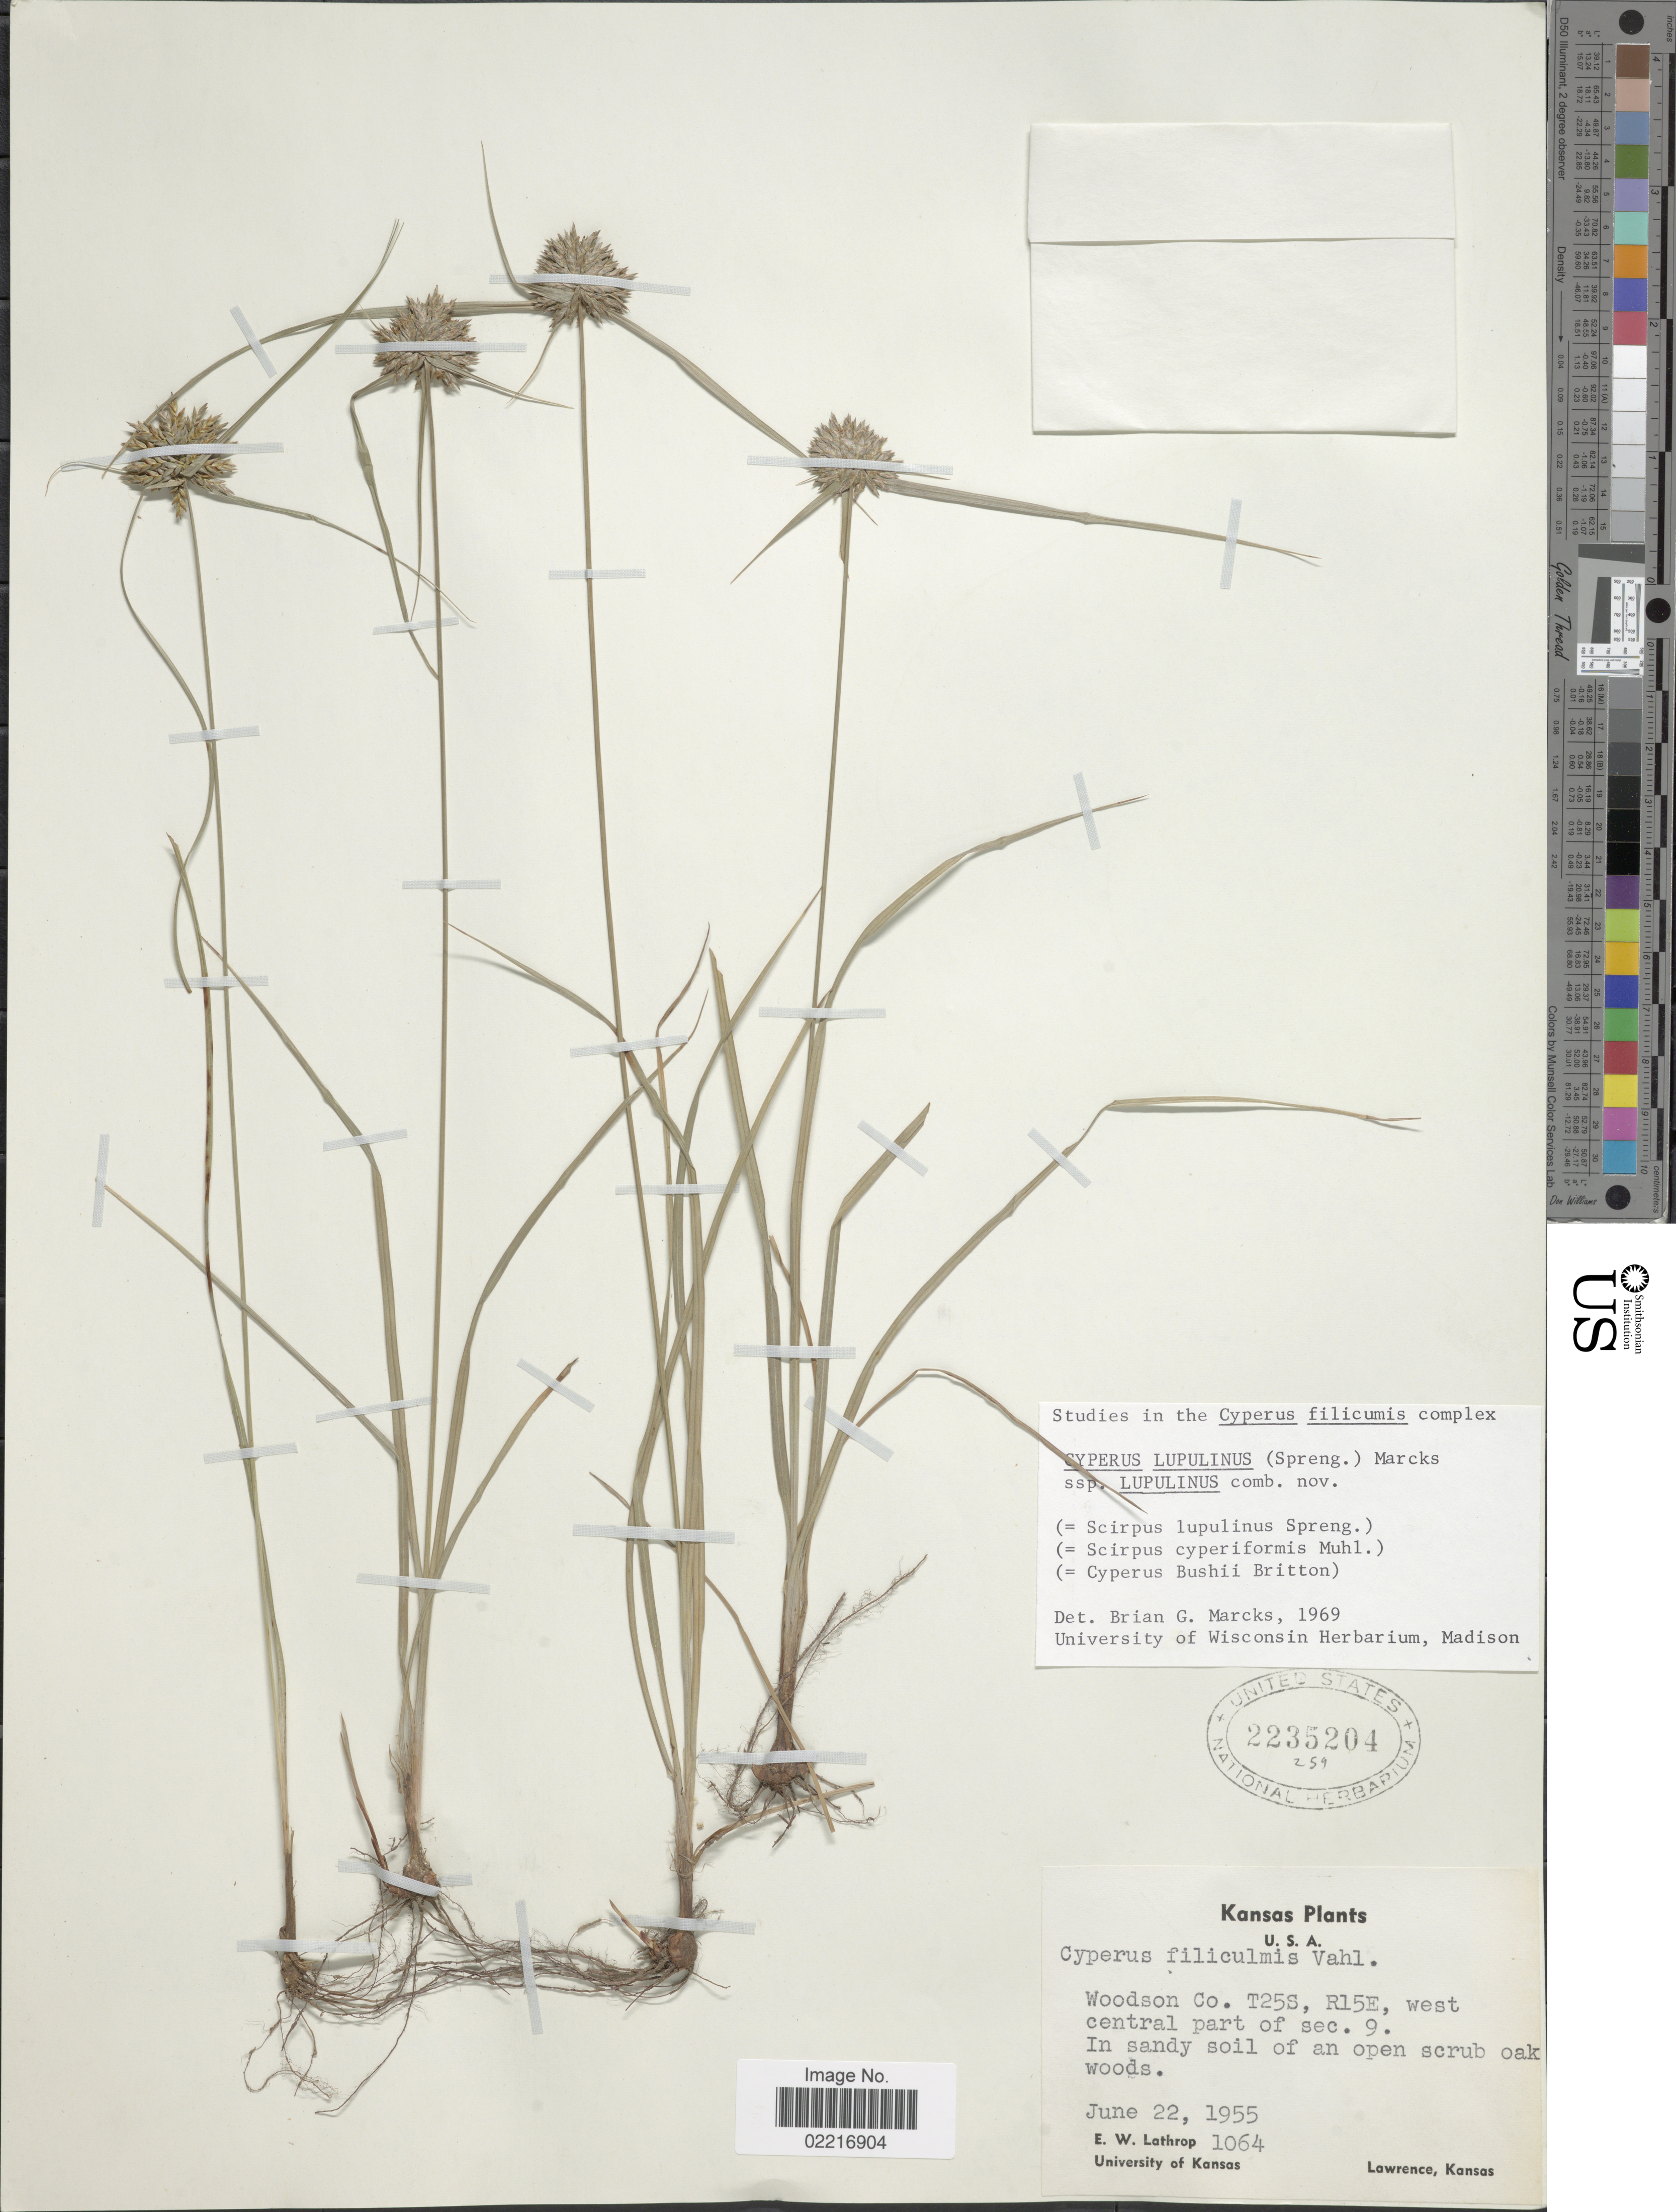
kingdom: Plantae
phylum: Tracheophyta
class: Liliopsida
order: Poales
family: Cyperaceae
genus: Cyperus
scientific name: Cyperus lupulinus subsp. lupulinus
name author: (Spreng.) Marcks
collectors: E. W. Lathrop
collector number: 1064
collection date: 1955-06-22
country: United States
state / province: Kansas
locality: Woodson Co. T25S, R15E, west central part of sec. 9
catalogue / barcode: US 2235204